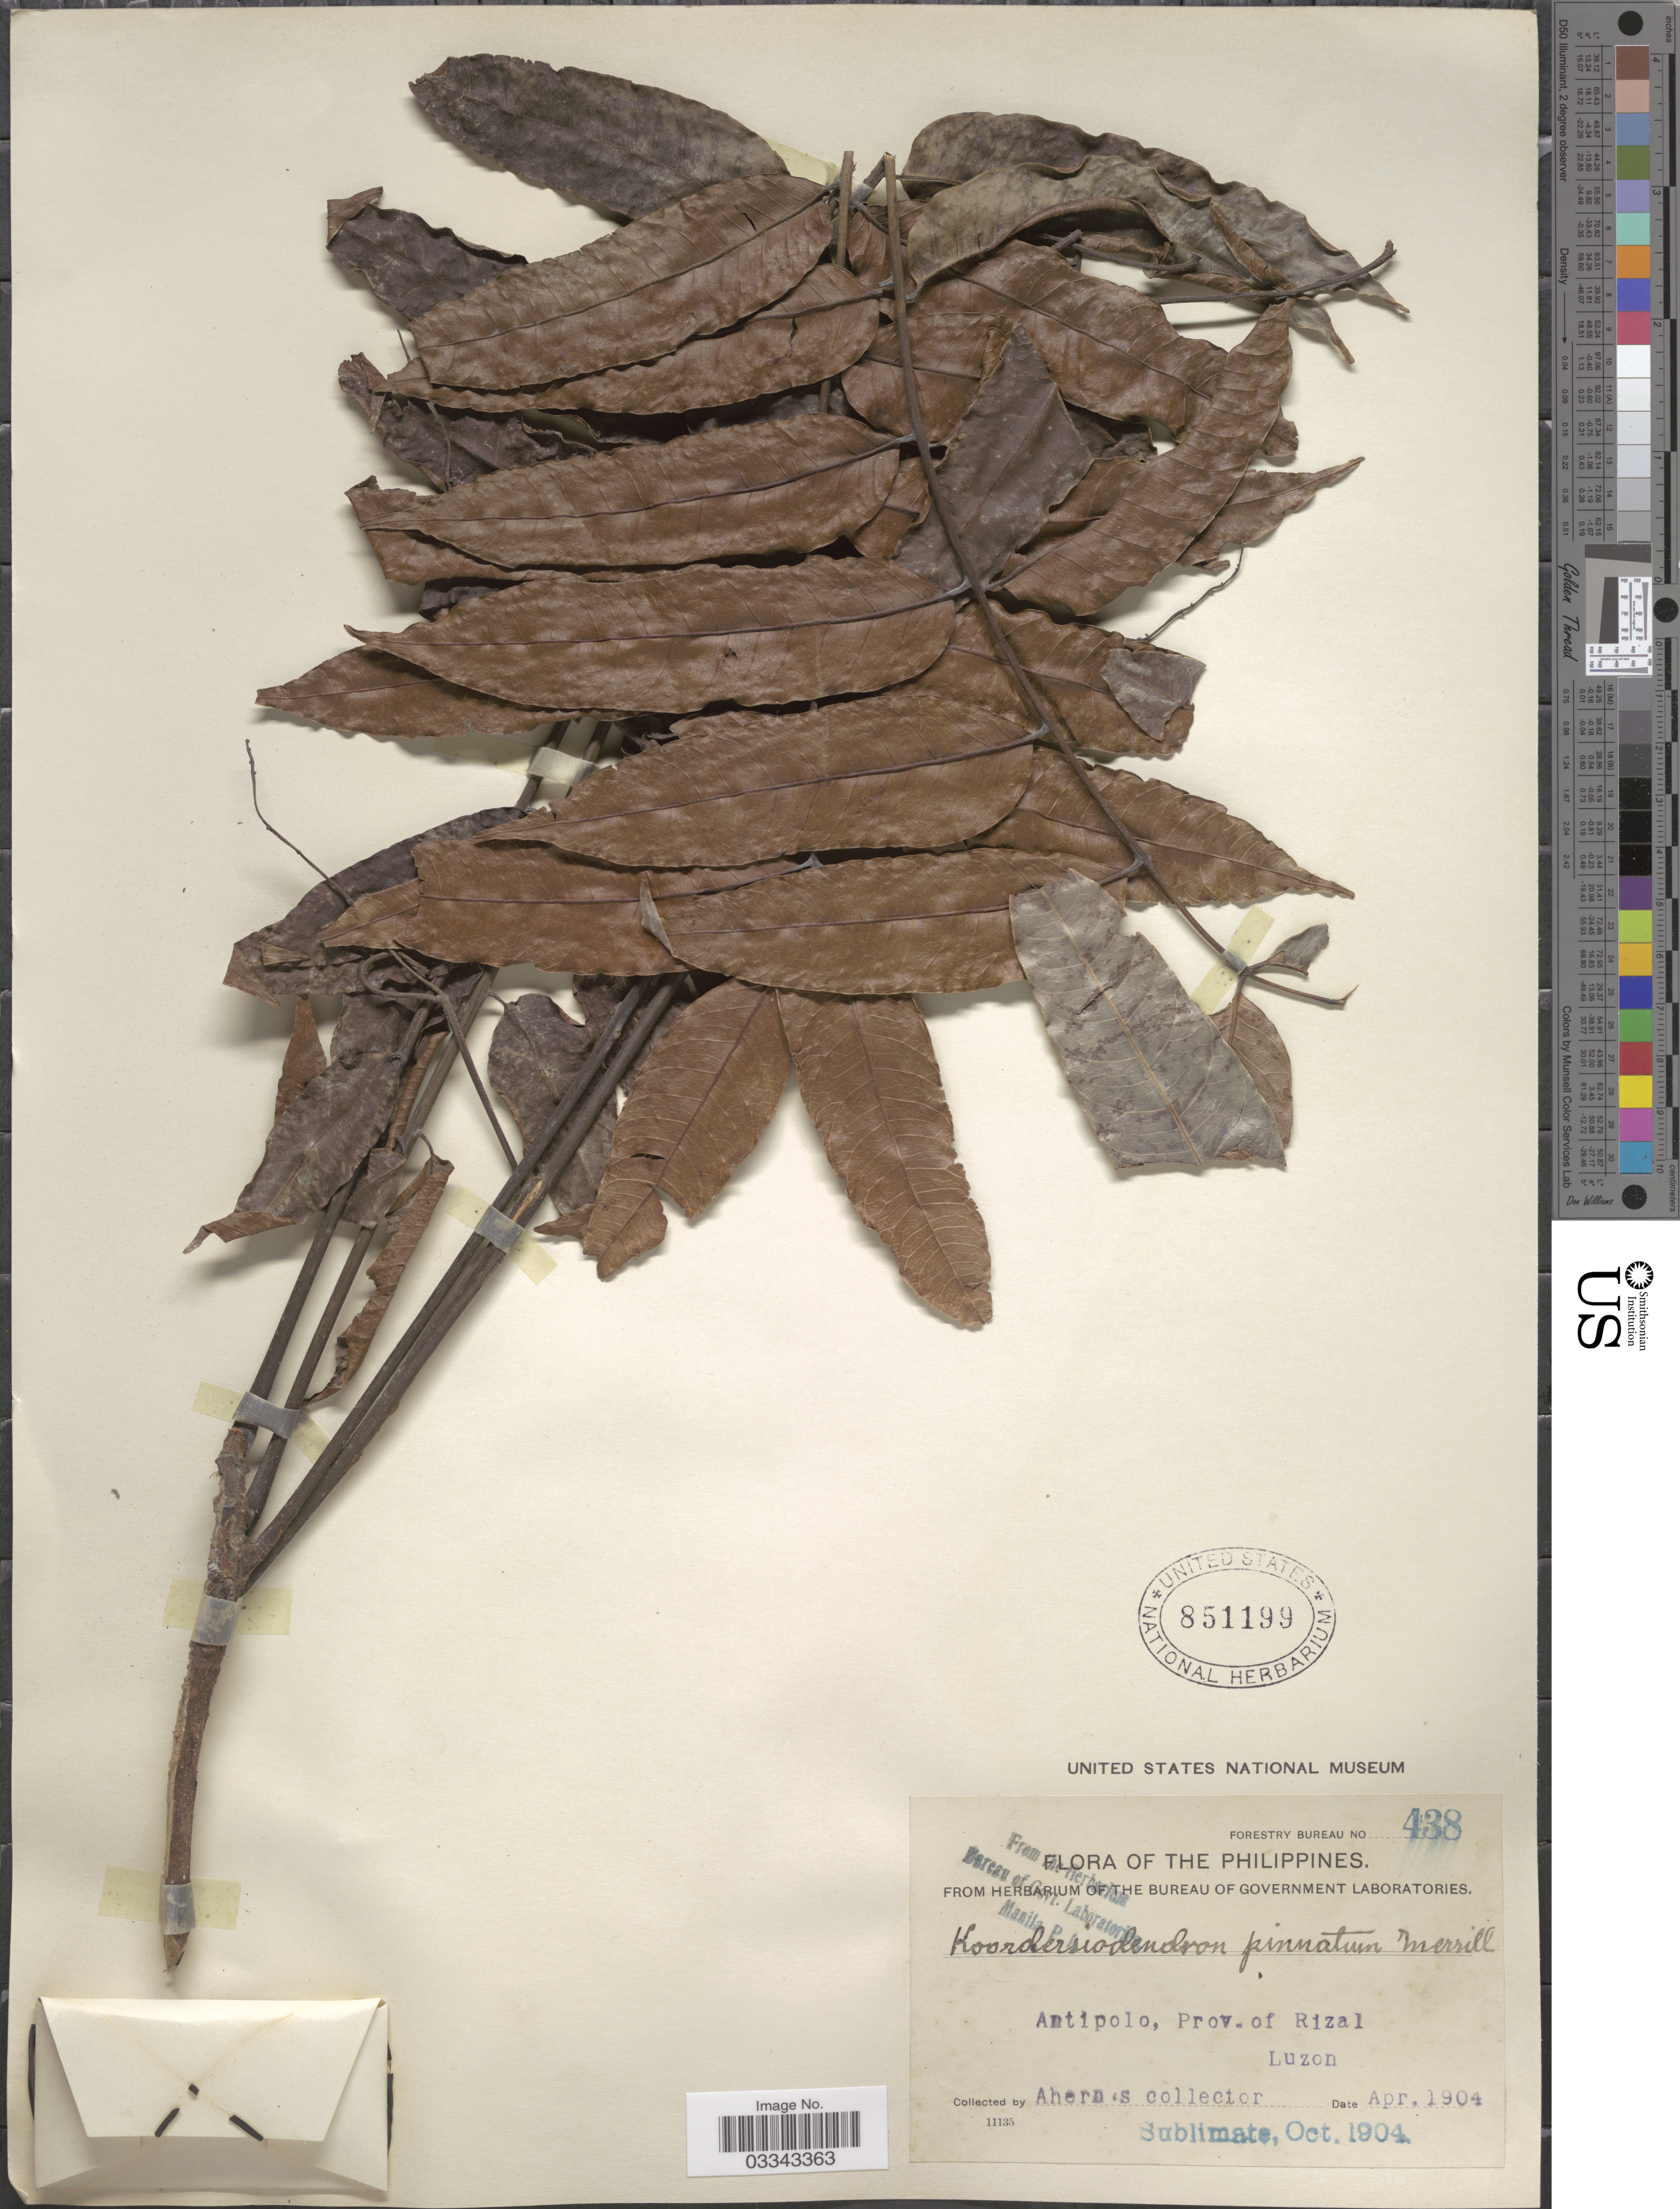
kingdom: Plantae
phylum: Tracheophyta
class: Magnoliopsida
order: Sapindales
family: Anacardiaceae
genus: Koordersiodendron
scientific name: Koordersiodendron pinnatum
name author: (Blanco) Merr.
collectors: Ahern's collector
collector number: Forestry Bureau 438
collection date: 1904-04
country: Philippines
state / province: Calabarzon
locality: Antipolo, Prov. of Rizal, Luzon.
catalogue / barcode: US 851199